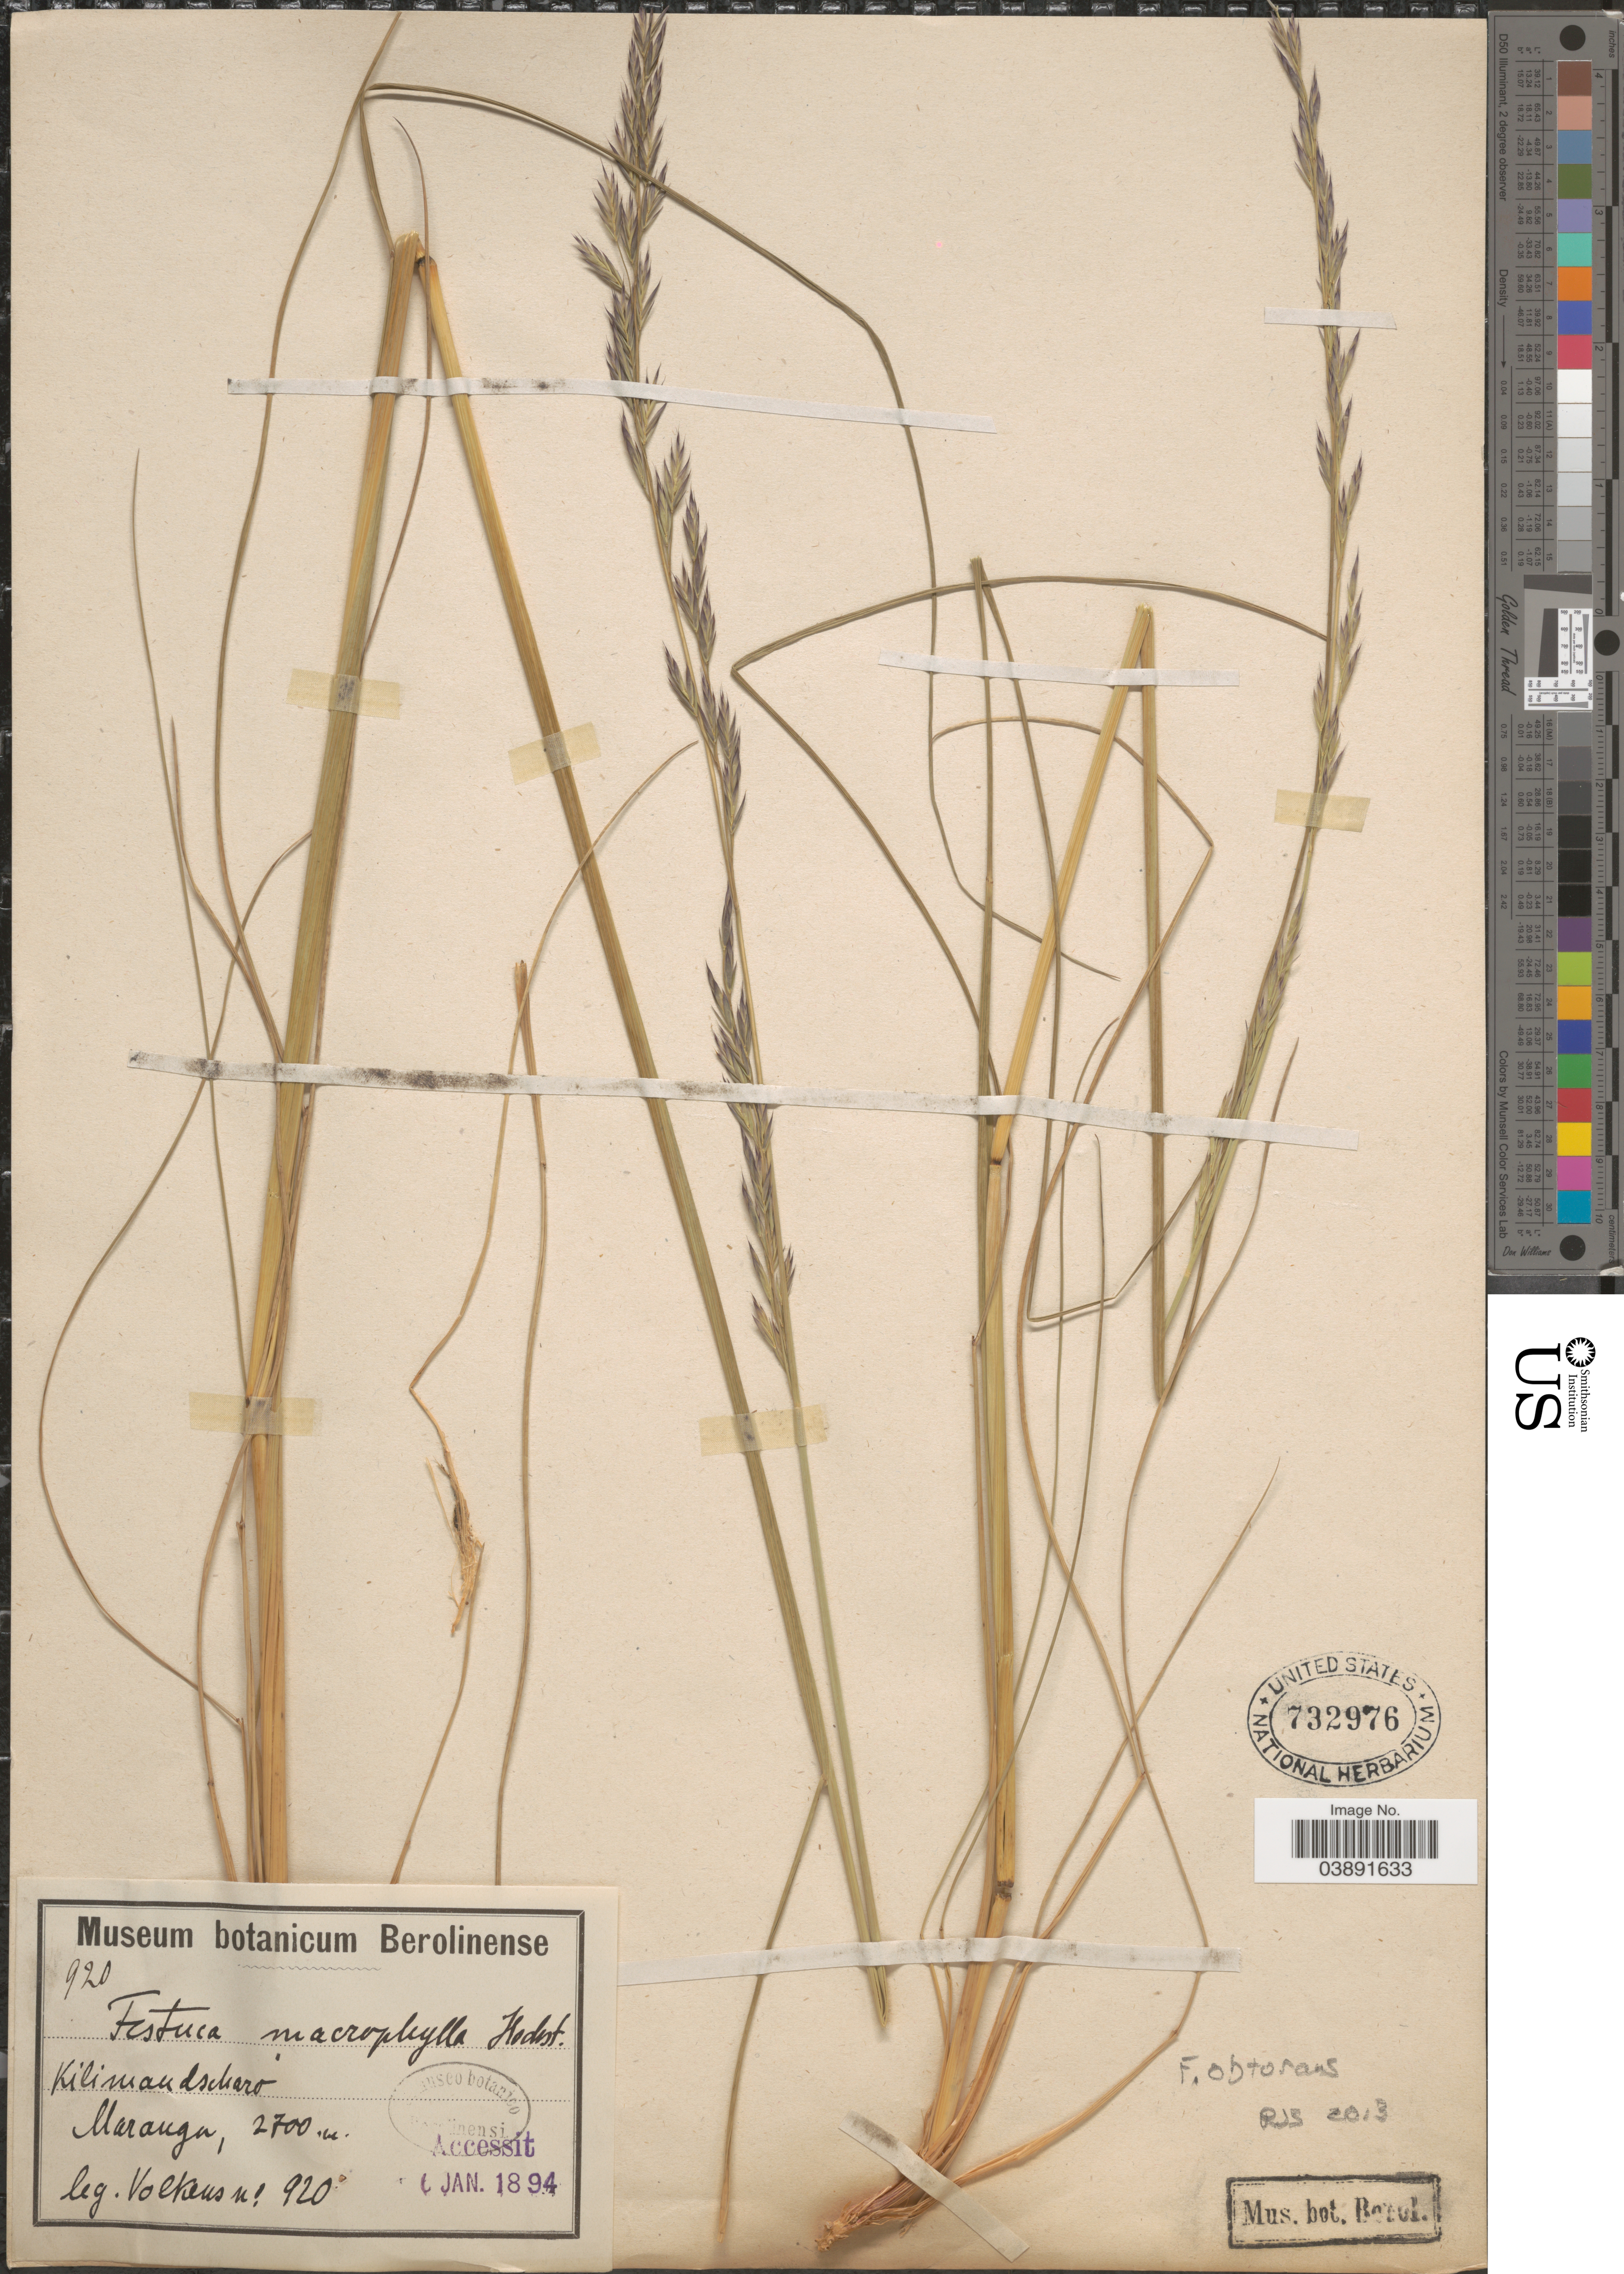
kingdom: Plantae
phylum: Tracheophyta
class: Liliopsida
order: Poales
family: Poaceae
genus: Festuca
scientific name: Festuca obturbans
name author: St.-Yves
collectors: Volkens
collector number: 920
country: Tanzania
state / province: Kilimanjaro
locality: Kilimandscharo. Marangu.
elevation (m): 2700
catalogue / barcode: US 732976